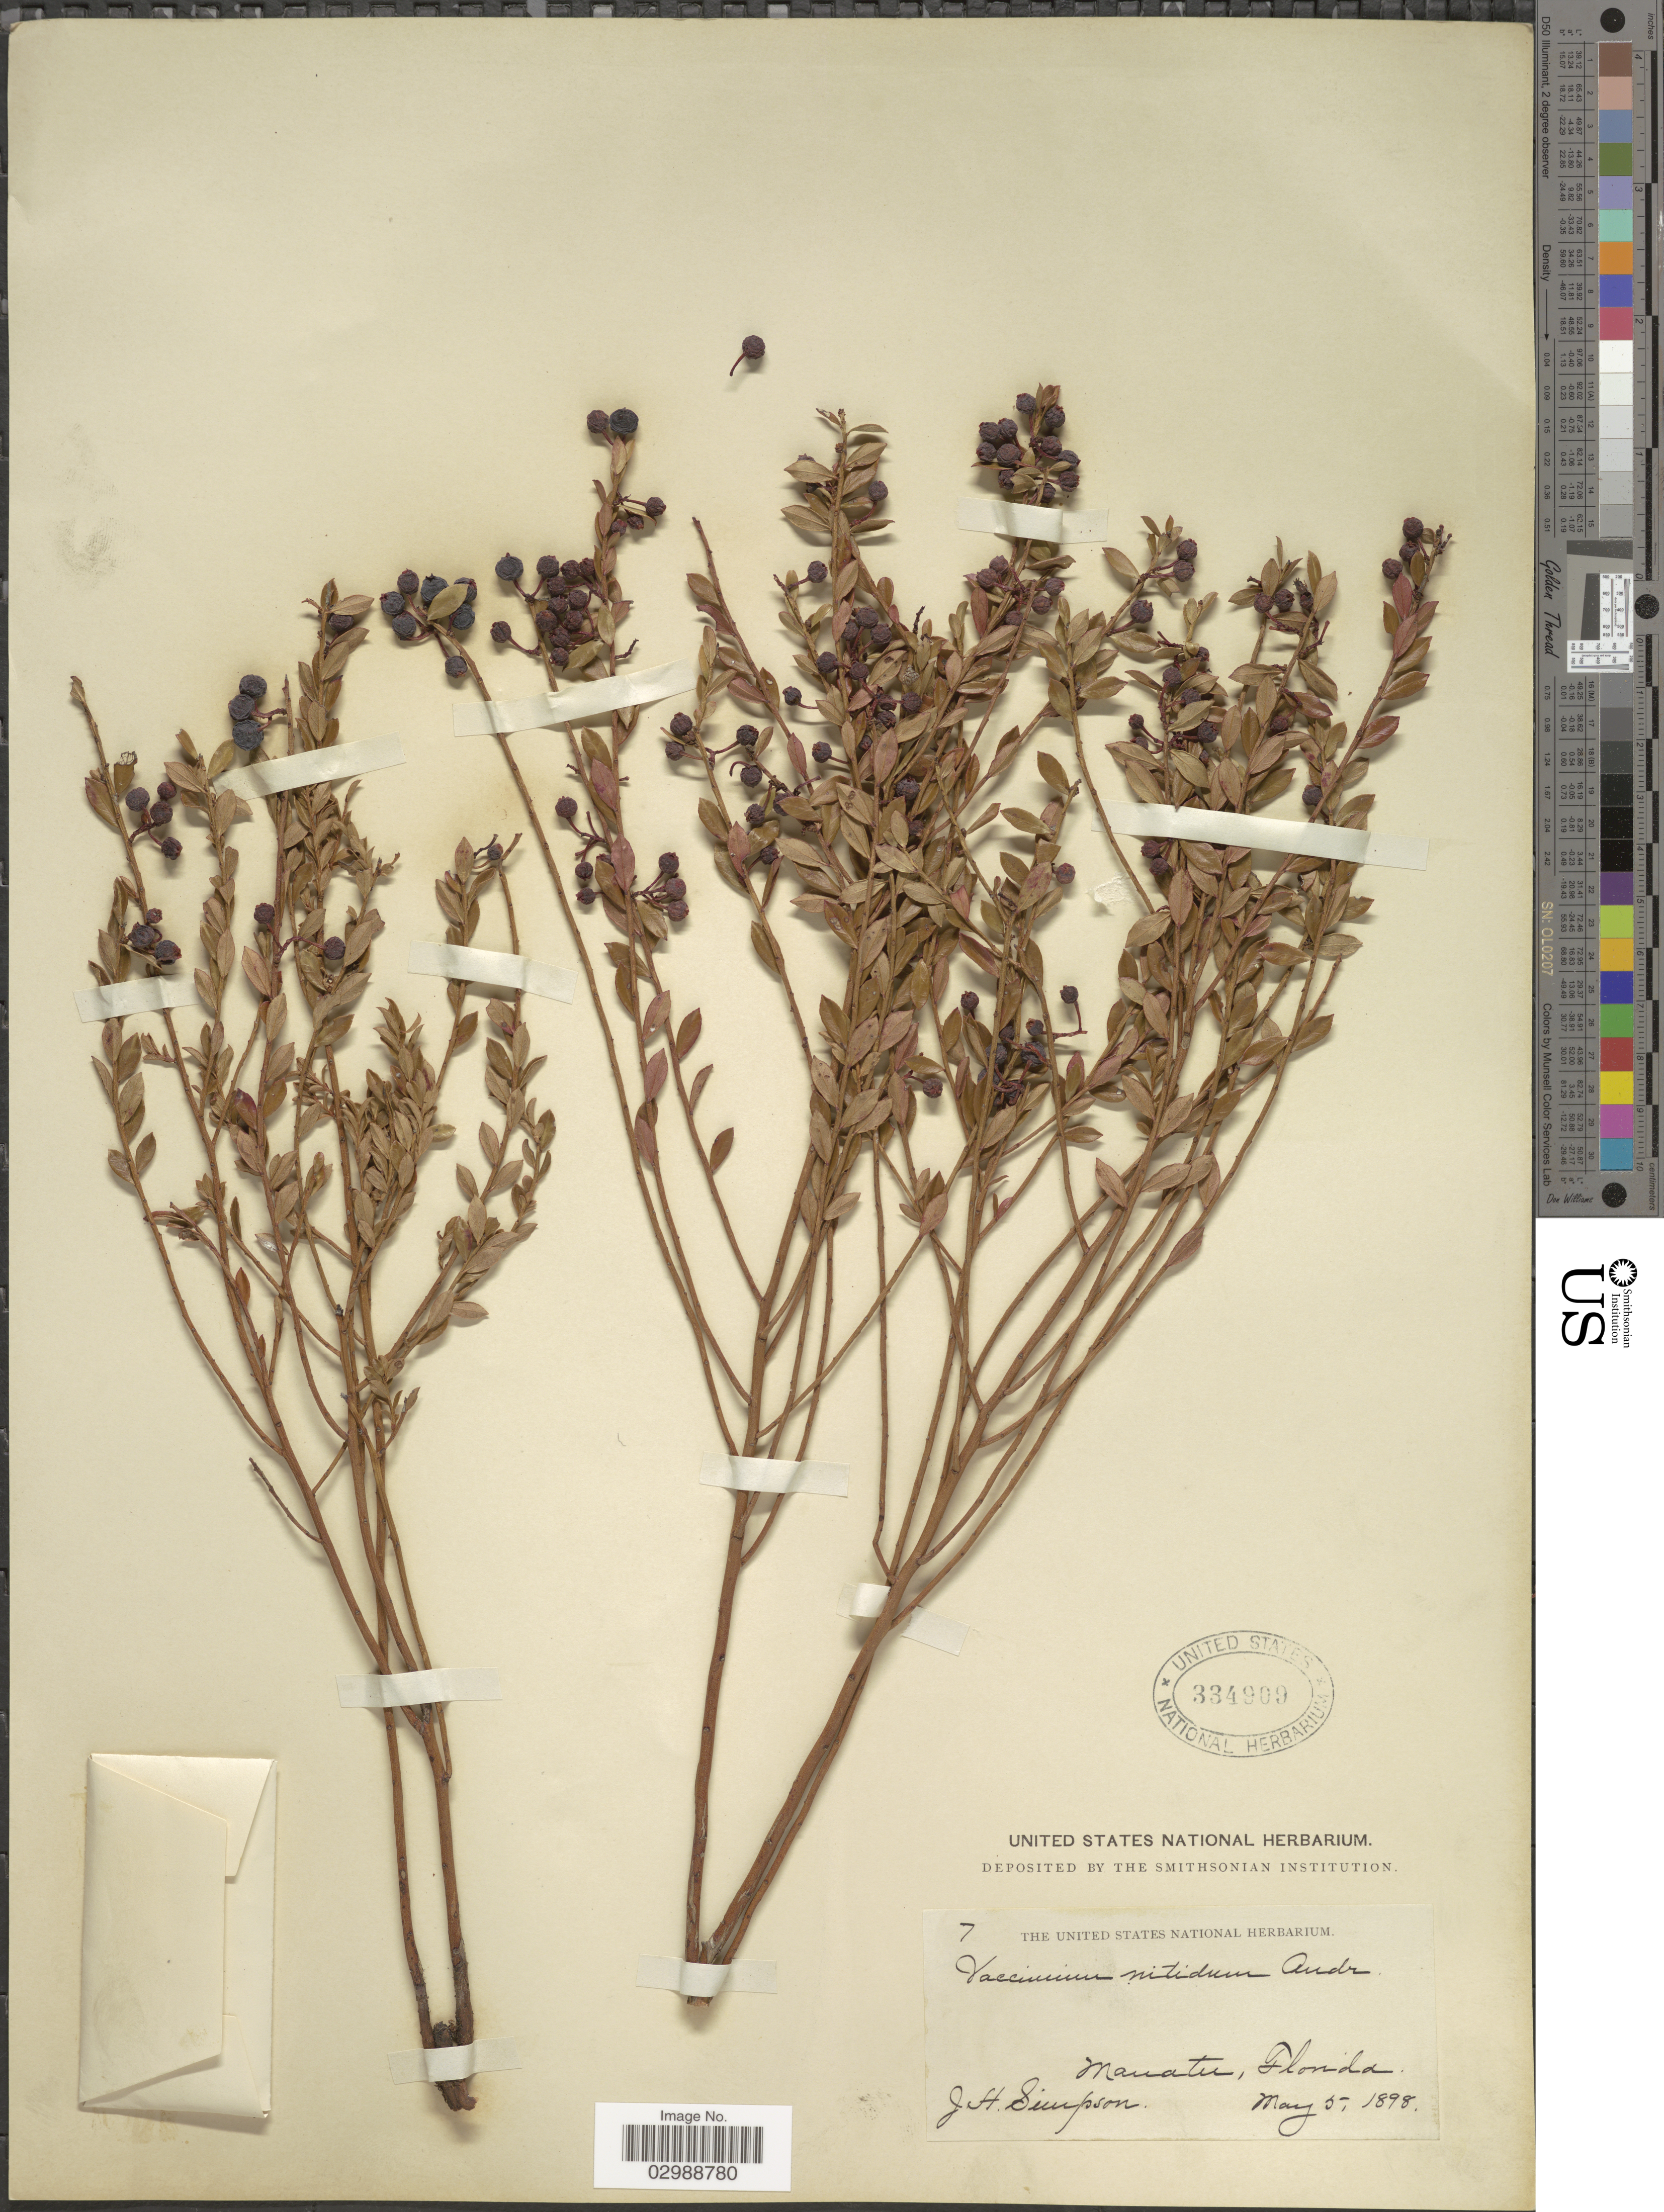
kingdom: Plantae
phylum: Tracheophyta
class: Magnoliopsida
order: Ericales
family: Ericaceae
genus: Vaccinium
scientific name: Vaccinium nitidum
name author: Andrews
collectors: J. H. Simpson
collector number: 7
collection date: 1898-05-05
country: United States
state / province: Florida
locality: Manatee.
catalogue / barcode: US 334909